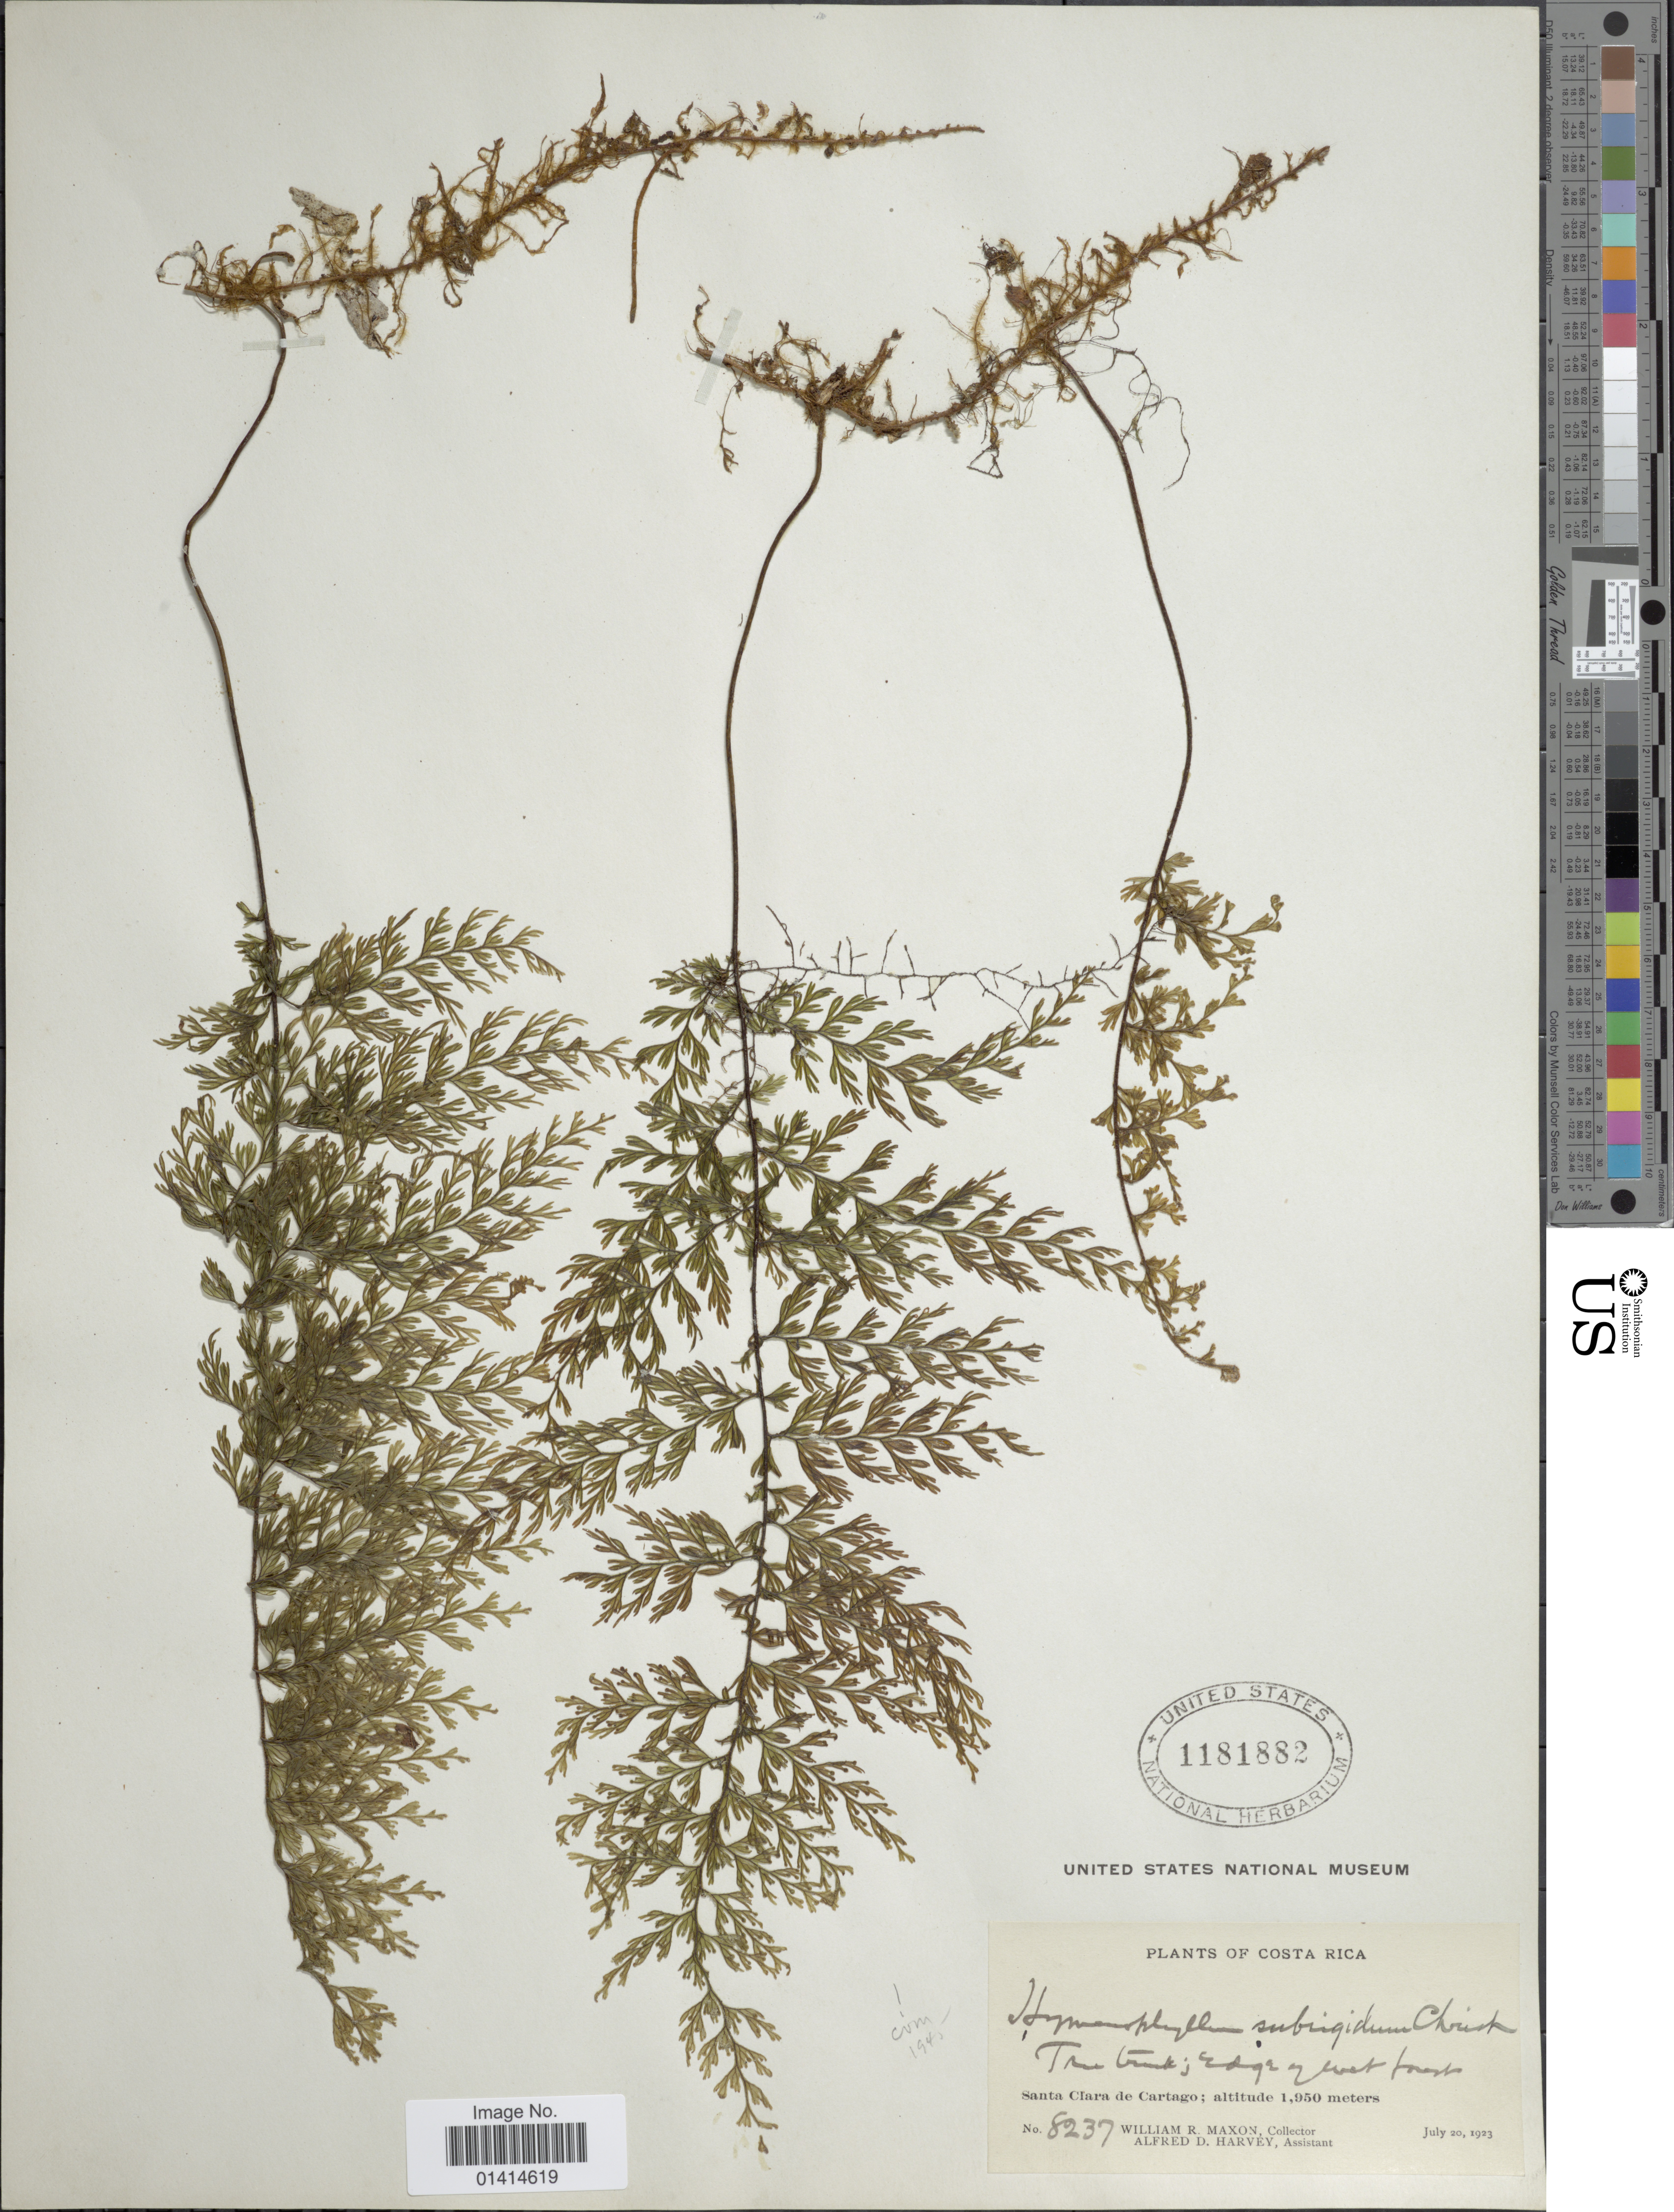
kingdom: Plantae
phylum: Tracheophyta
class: Polypodiopsida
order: Hymenophyllales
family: Hymenophyllaceae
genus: Hymenophyllum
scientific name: Hymenophyllum subrigidum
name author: Christ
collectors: W. R. Maxon & A. D. Harvey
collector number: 8237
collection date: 1923-07-20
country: Costa Rica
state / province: Cartago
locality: Santa Clara de Cartago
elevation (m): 1950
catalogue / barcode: US 1181882